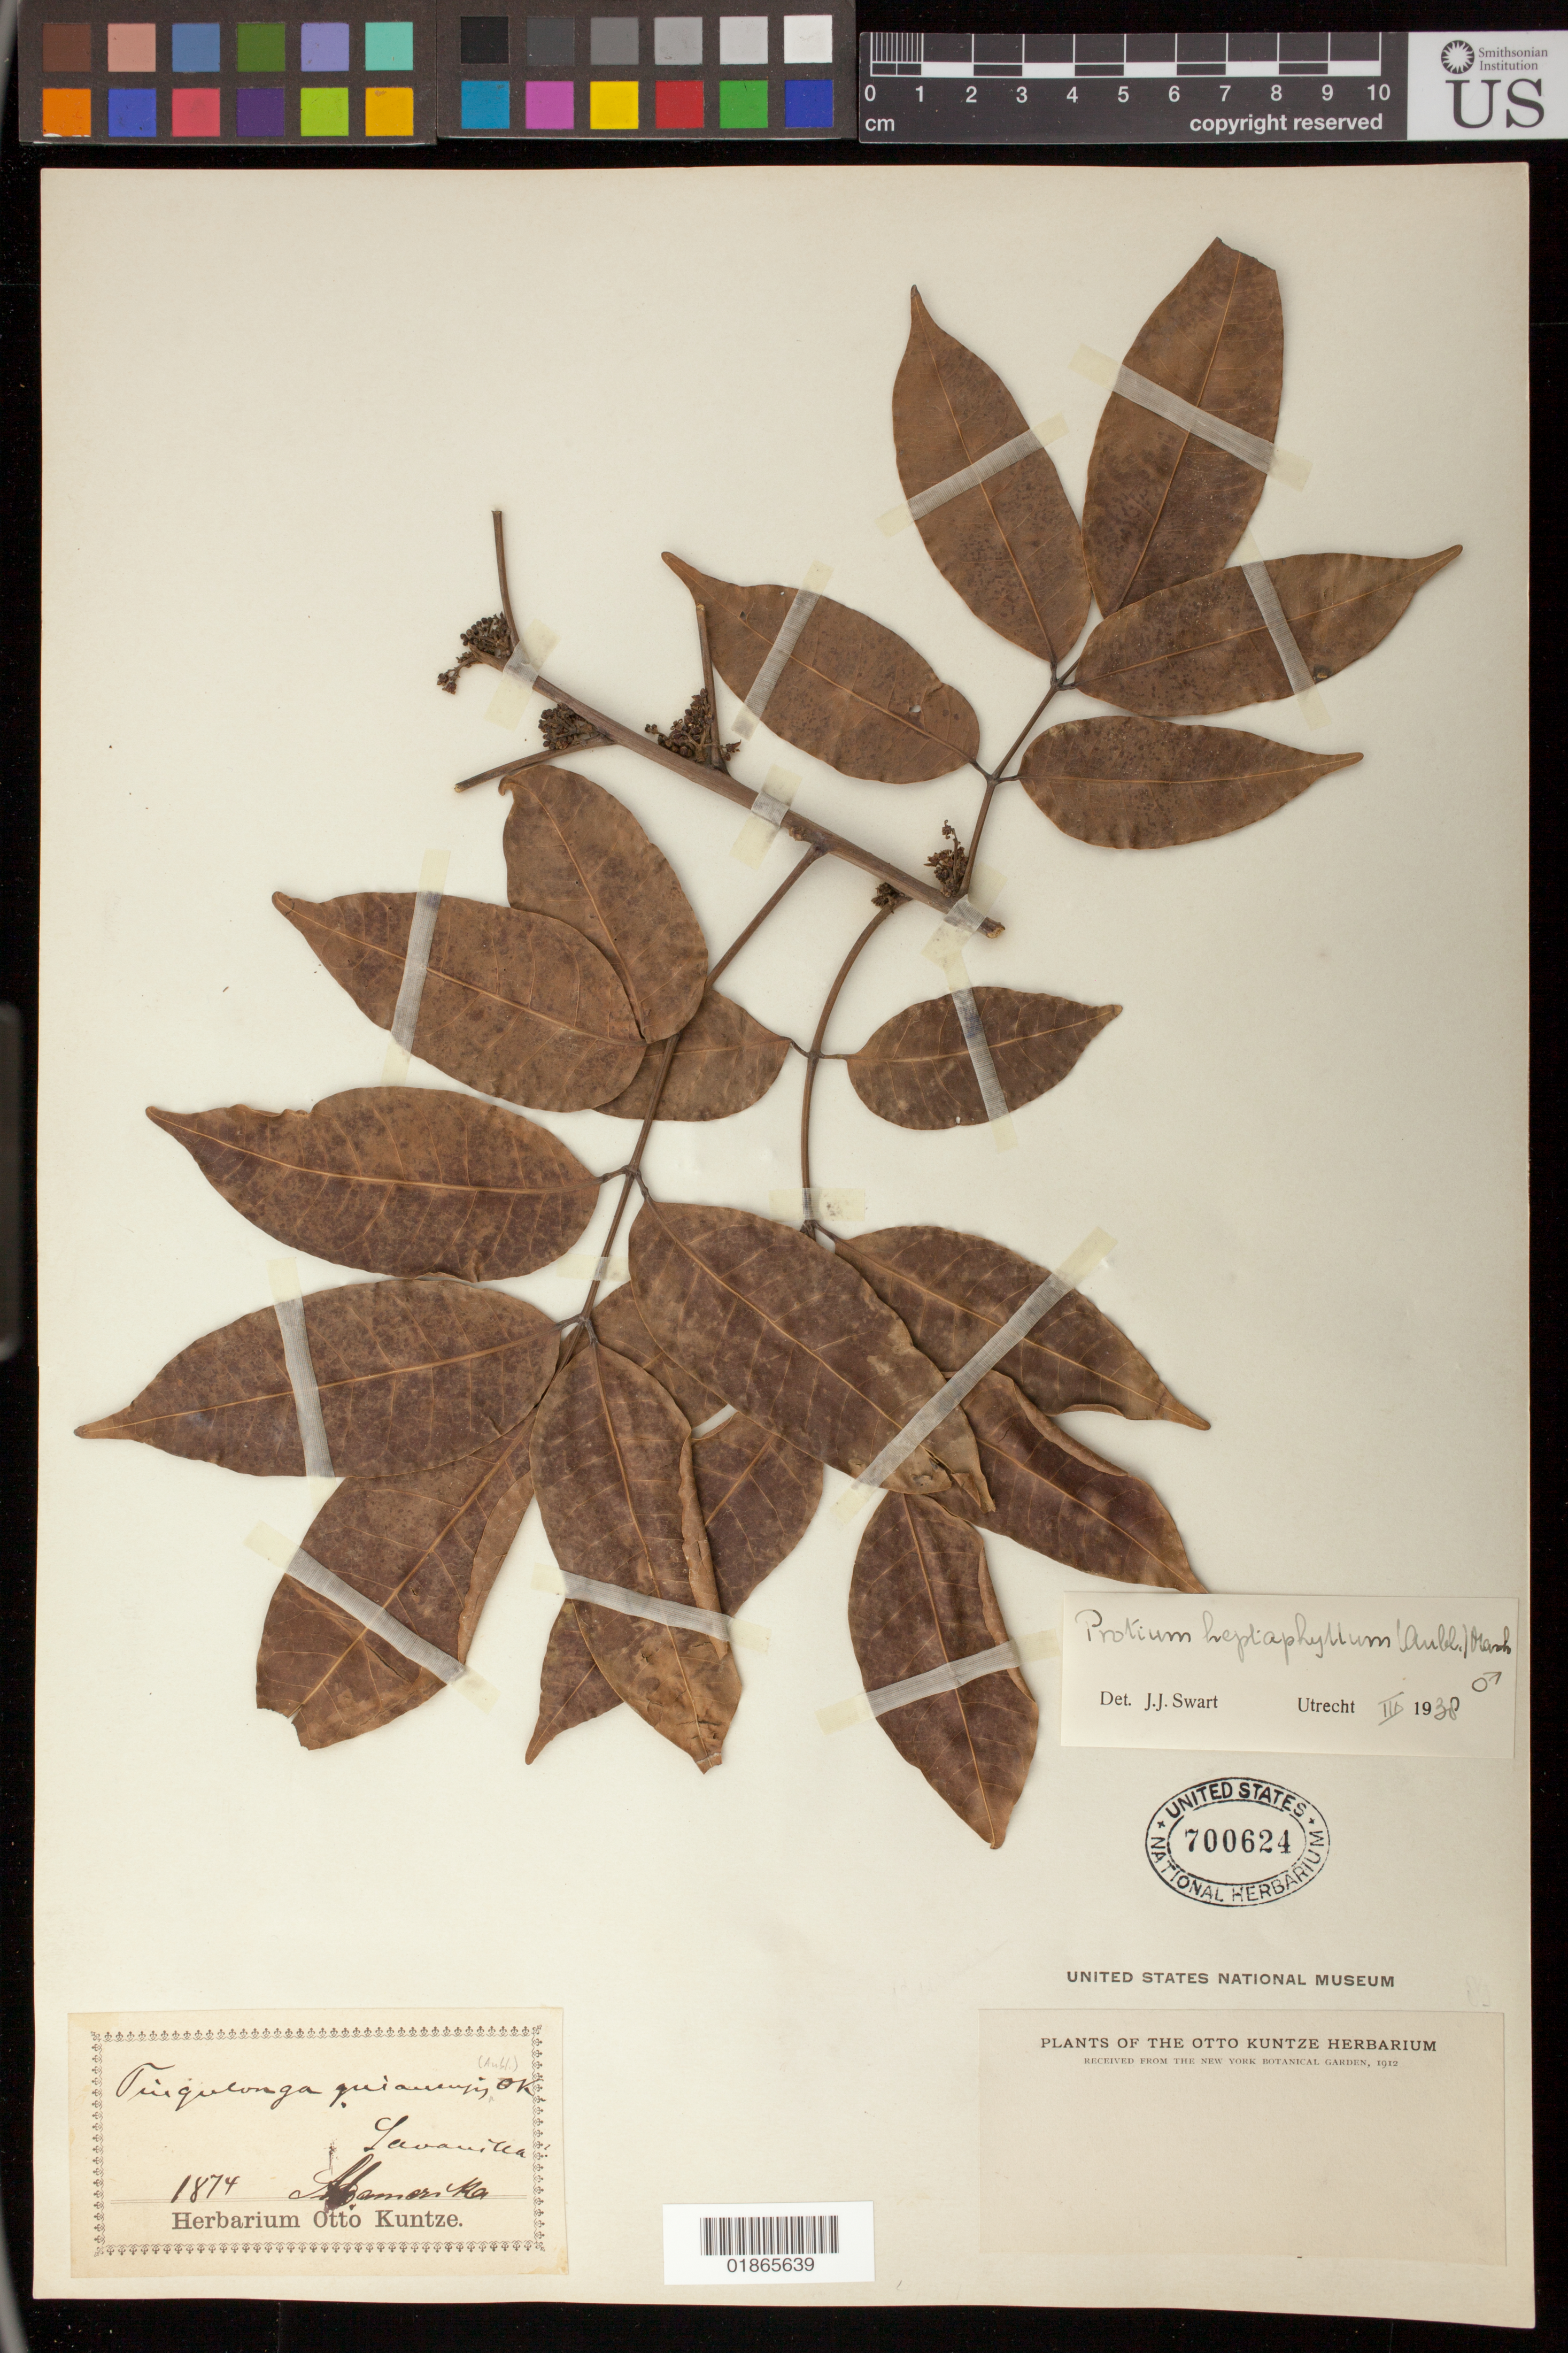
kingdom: Plantae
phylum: Tracheophyta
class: Magnoliopsida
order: Sapindales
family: Burseraceae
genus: Protium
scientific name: Protium heptaphyllum subsp. heptaphyllum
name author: (Aubl.) Marchand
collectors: C.E.O. Kuntze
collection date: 1905-02-16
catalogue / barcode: US 700624